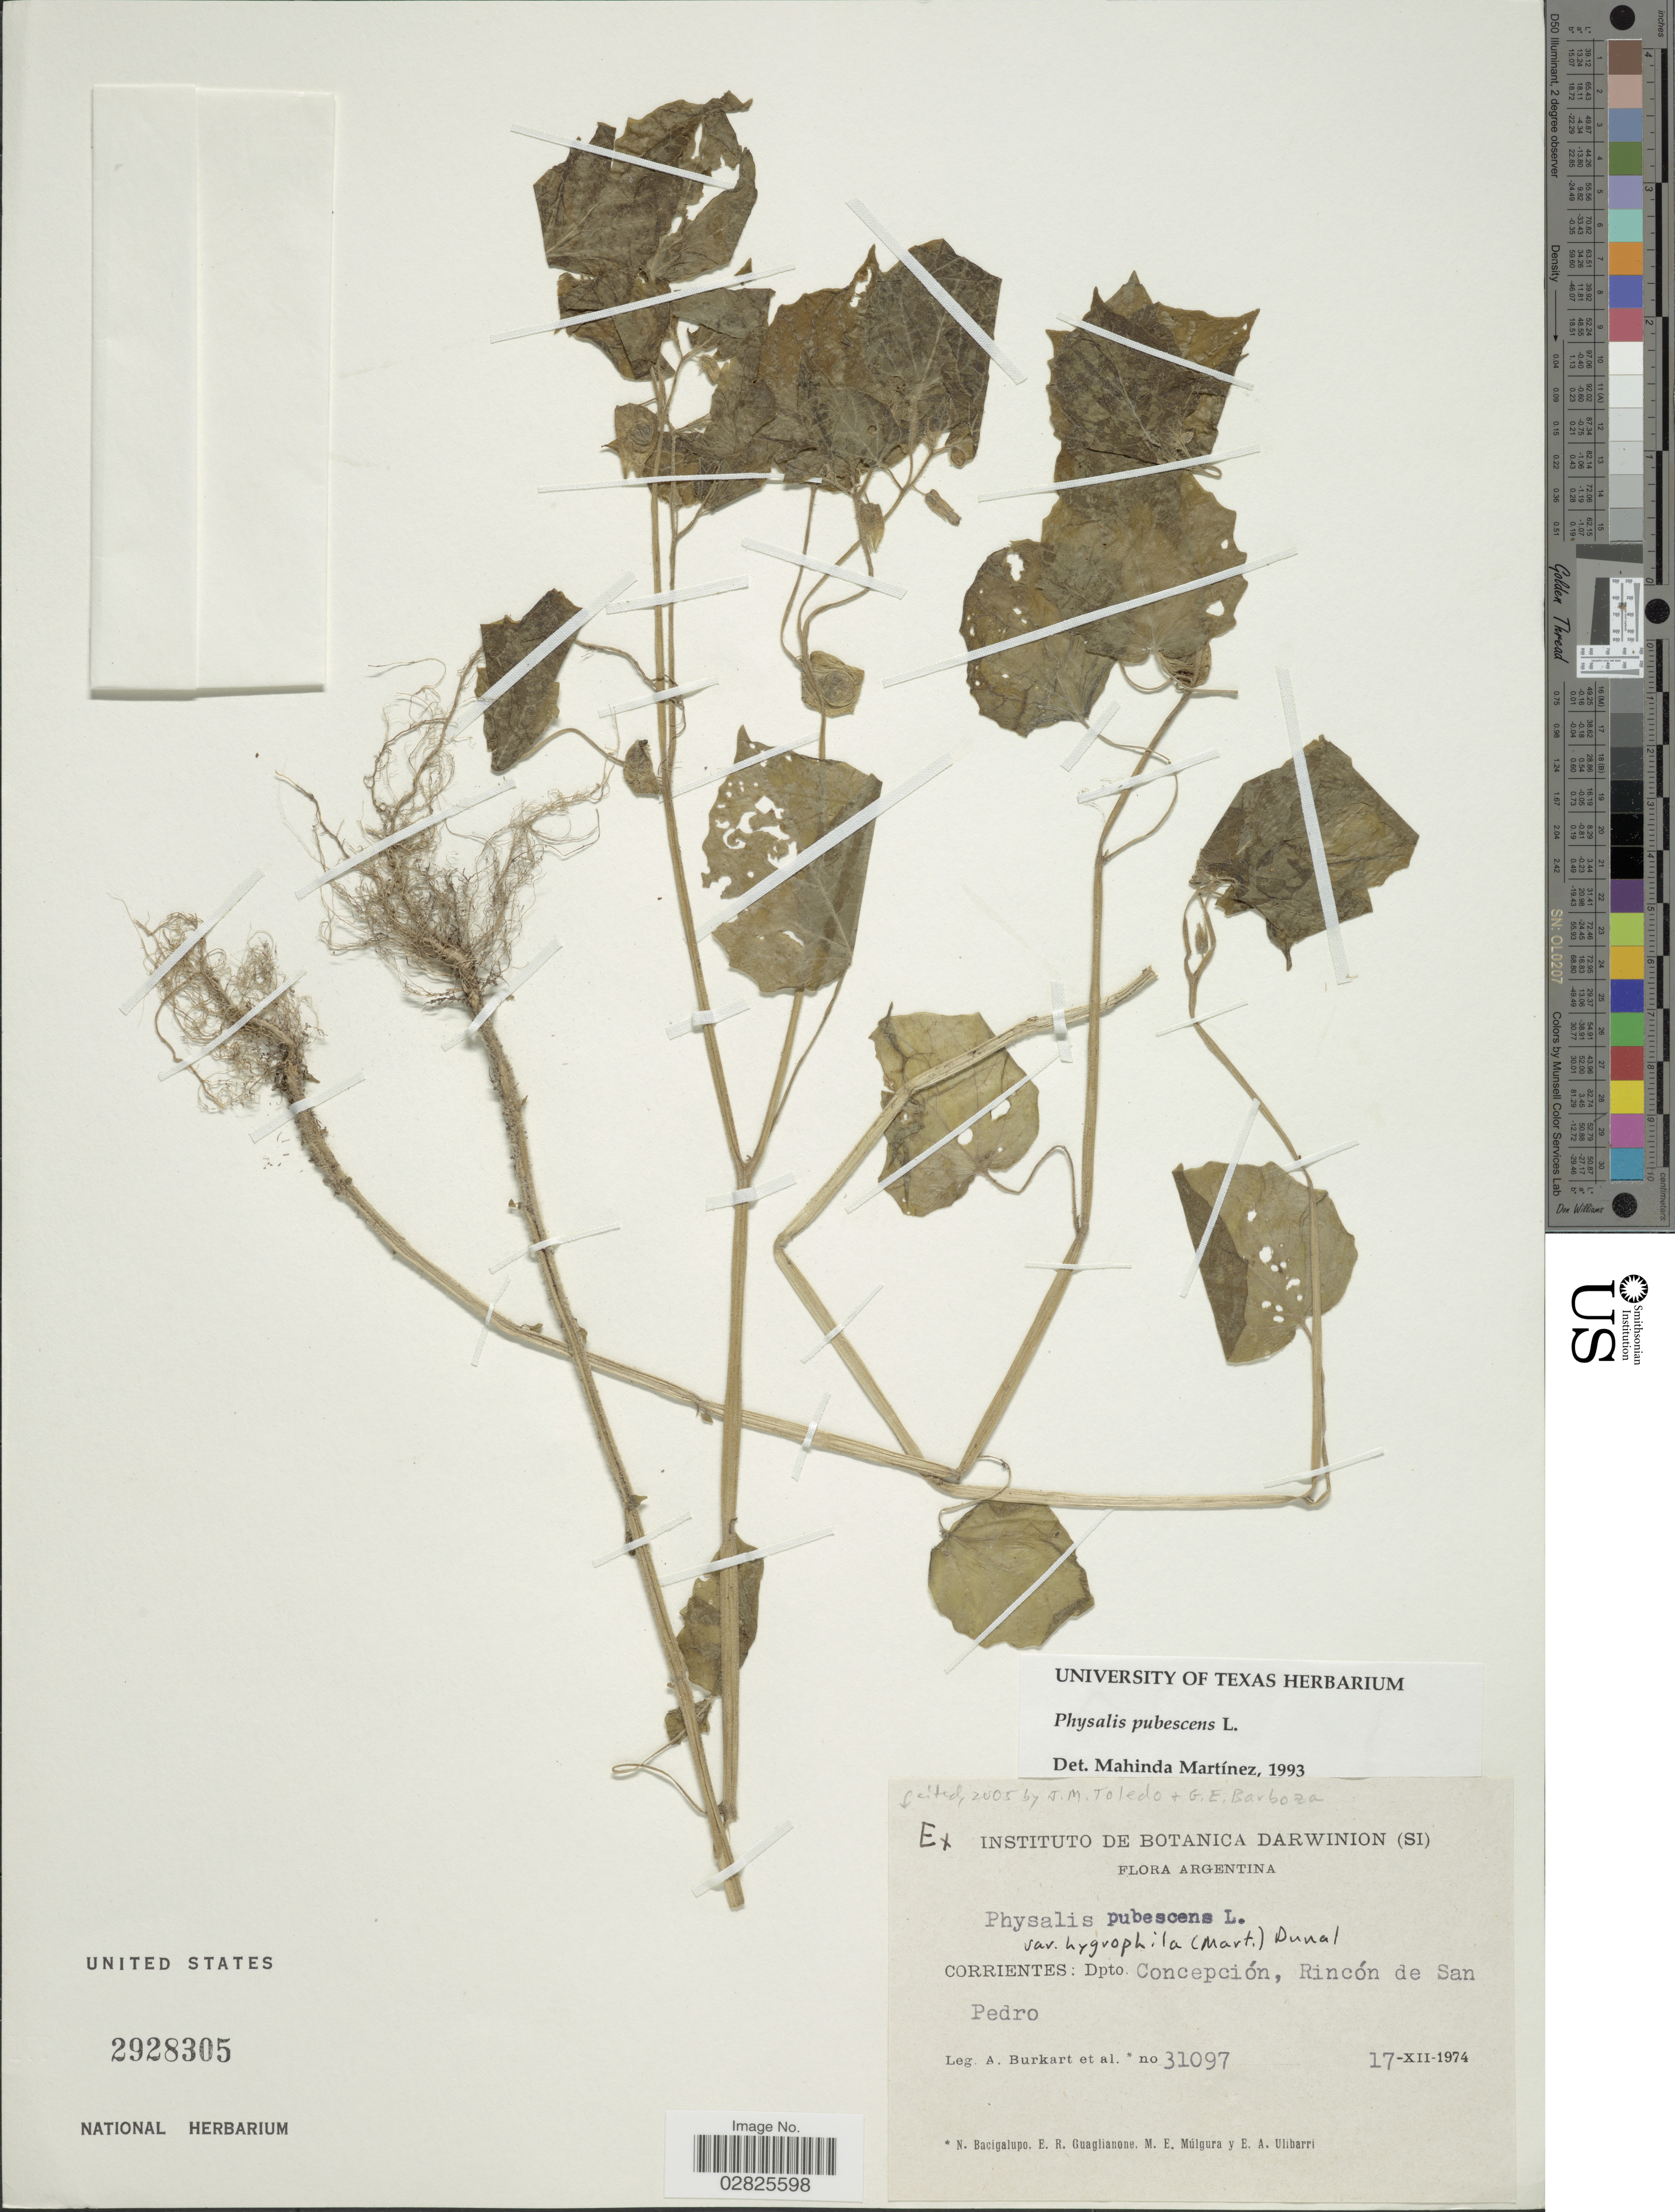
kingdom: Plantae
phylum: Tracheophyta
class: Magnoliopsida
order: Solanales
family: Solanaceae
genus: Physalis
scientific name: Physalis pubescens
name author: L.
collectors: A. E. Burkart, N. M. Bacigalupo, E. R. Guaglianone, M. E. Múlgura & E. A. Ulibarri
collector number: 31097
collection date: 1974-12-17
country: Argentina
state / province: Corrientes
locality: Dpto. Concepción, Rincón de San Pedro.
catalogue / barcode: US 2928305